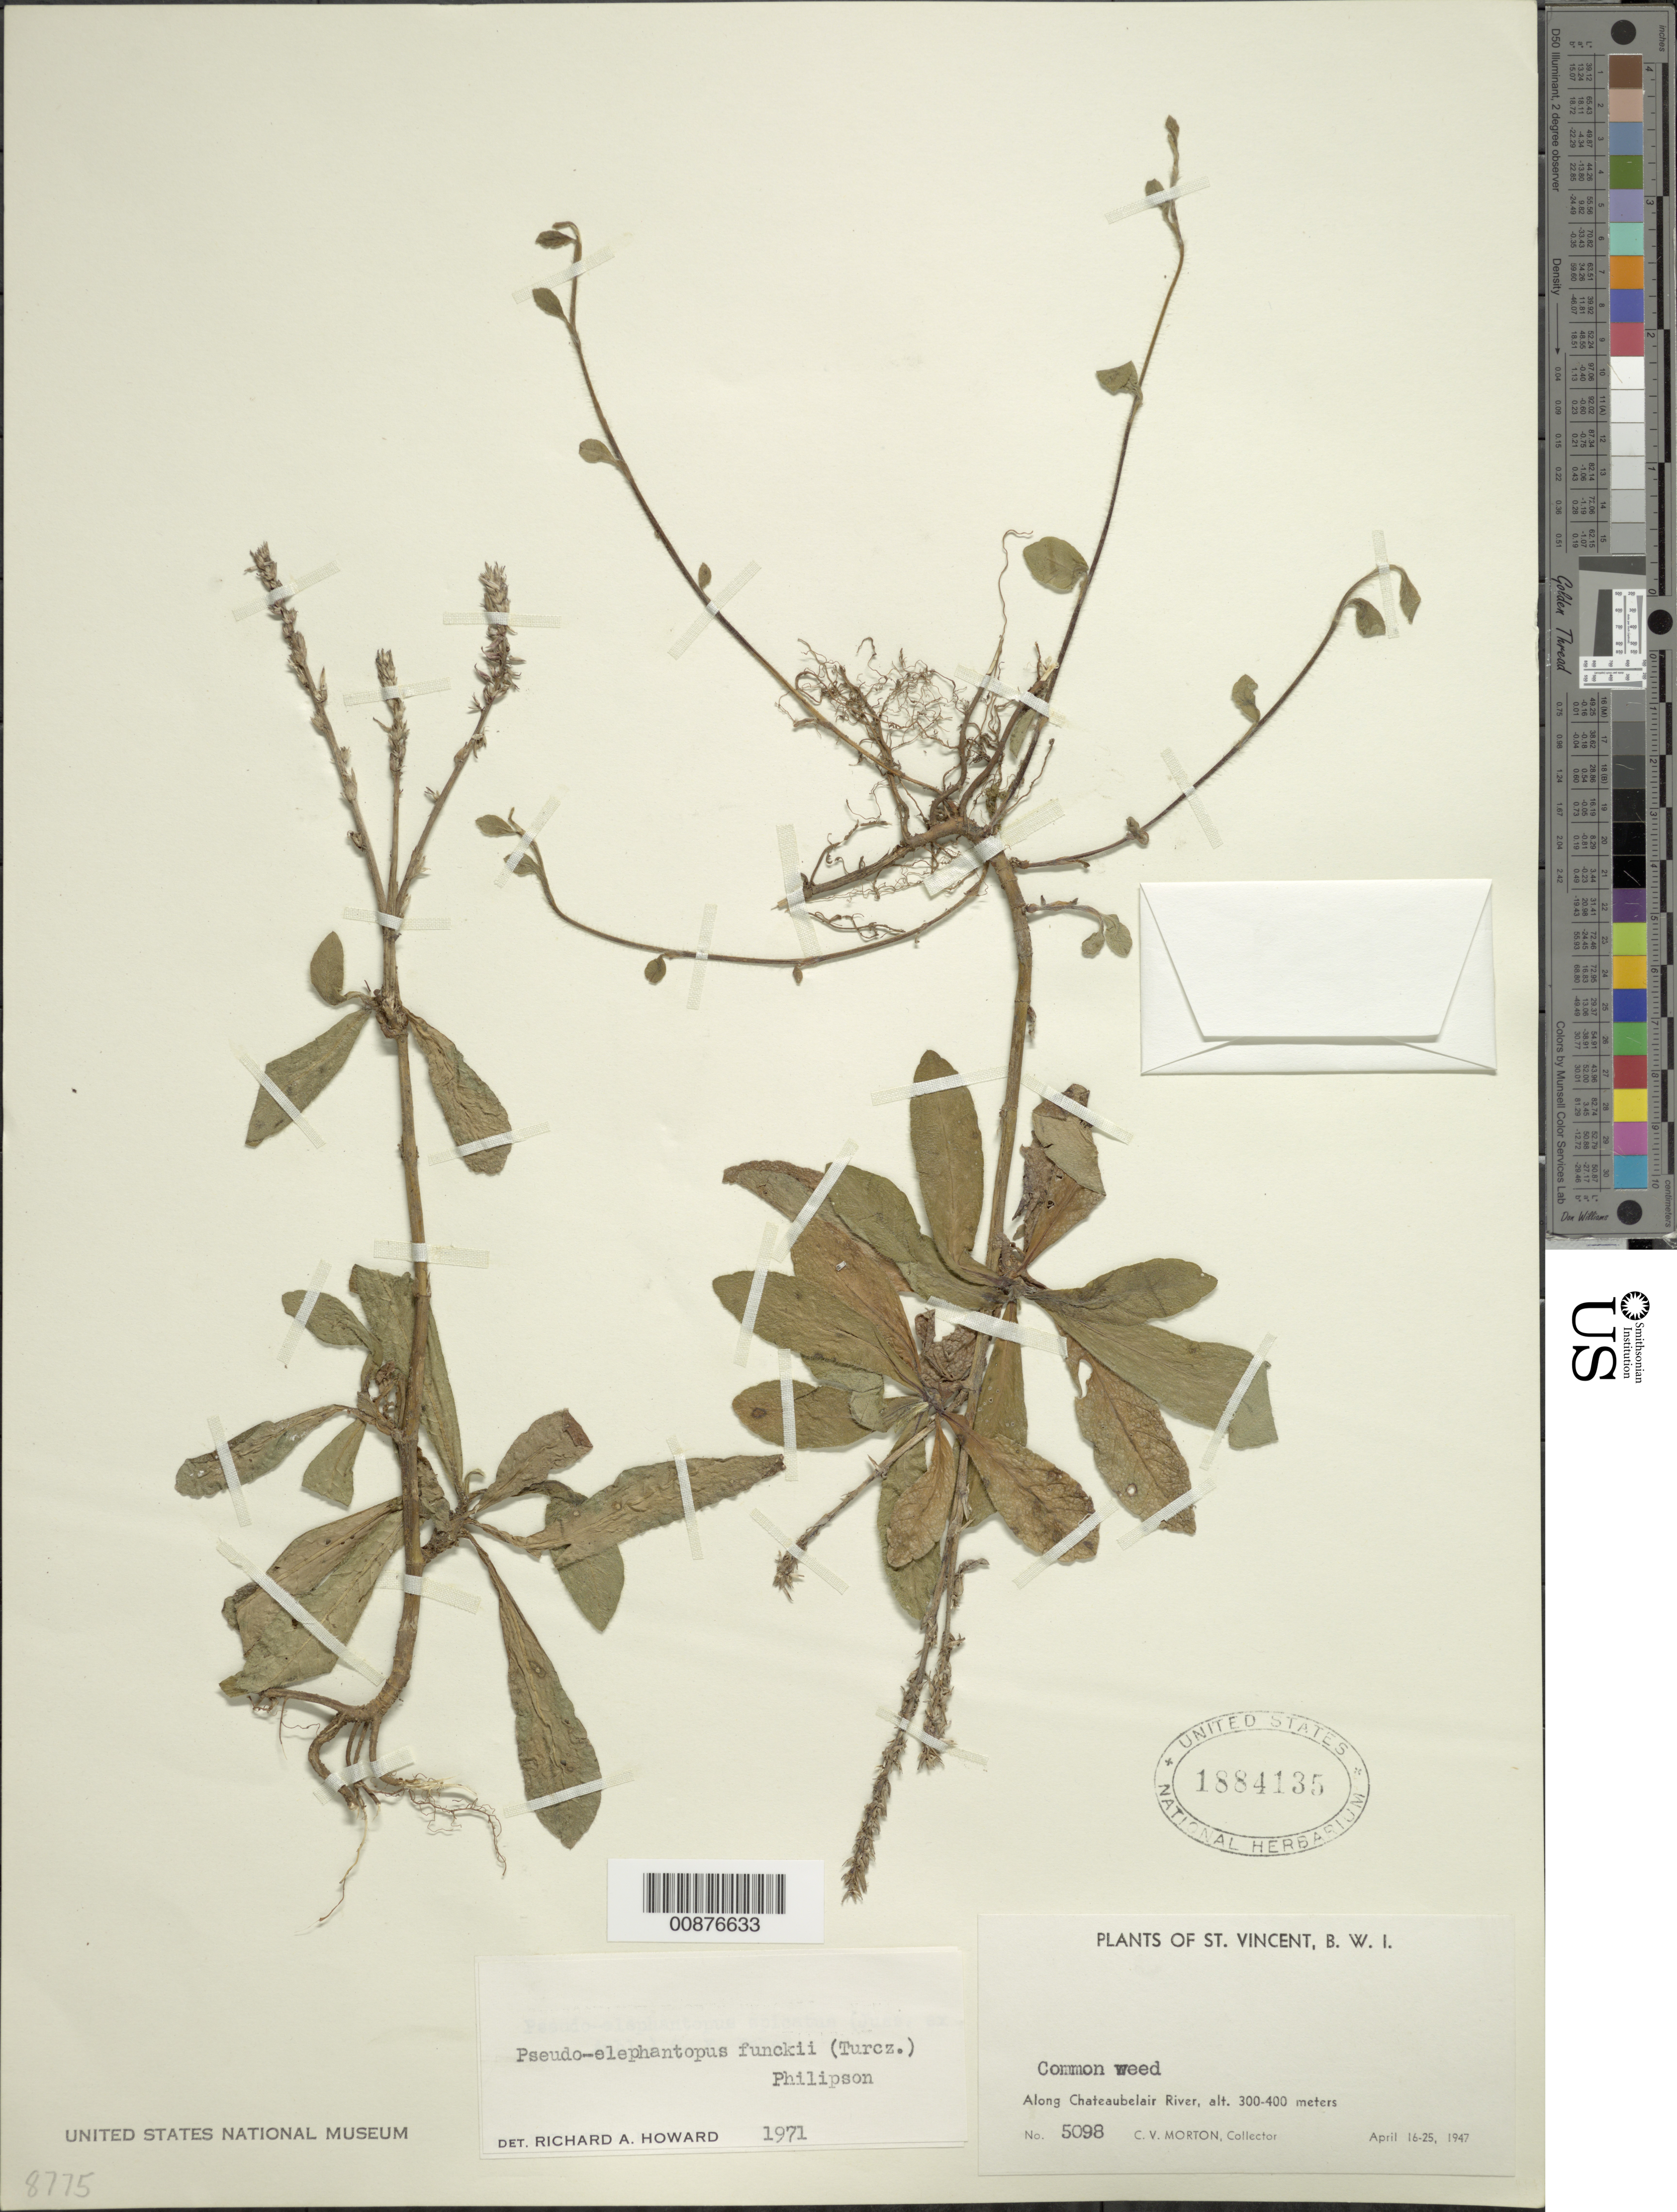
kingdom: Plantae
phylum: Tracheophyta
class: Magnoliopsida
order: Asterales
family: Asteraceae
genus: Pseudelephantopus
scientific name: Pseudelephantopus spicatus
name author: (Juss. ex Aubl.) C.F. Baker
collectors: C. V. Morton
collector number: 5098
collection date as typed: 16 Apr 1947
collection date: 1947-04-16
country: St. Vincent - Grenadines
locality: Along Chateaubelair River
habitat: Along river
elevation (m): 300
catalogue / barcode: US 1884135